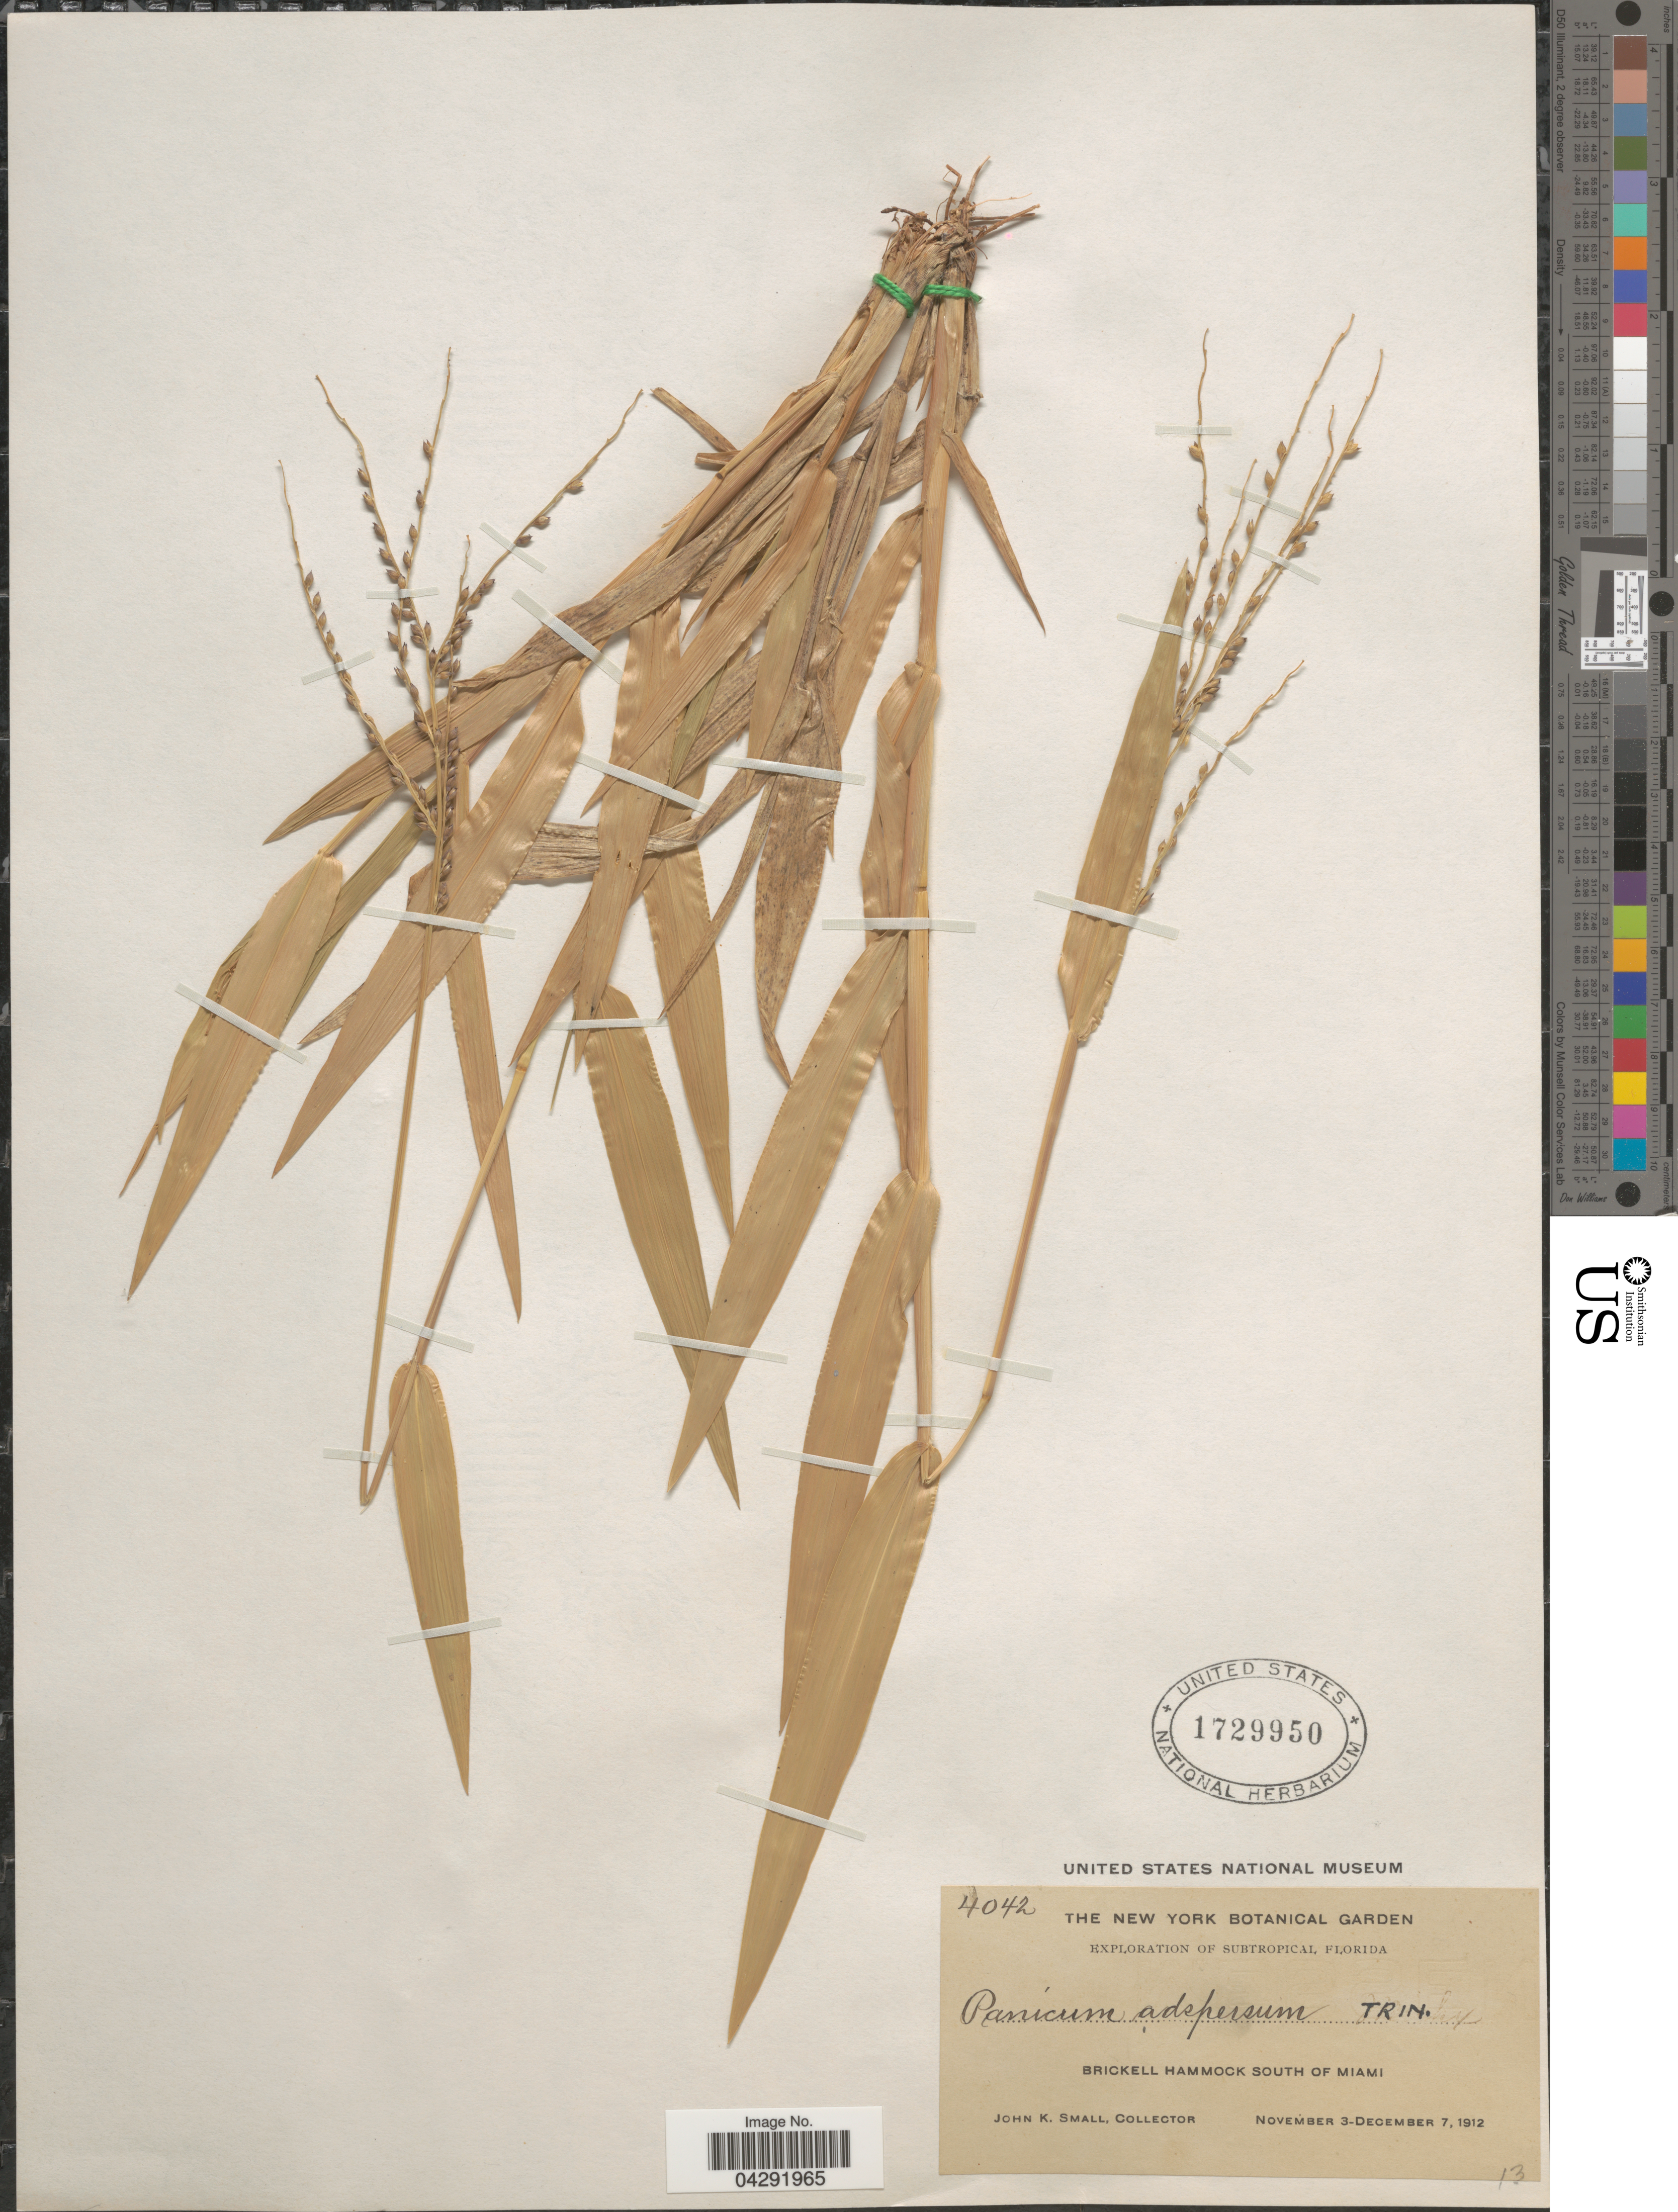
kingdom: Plantae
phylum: Tracheophyta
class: Liliopsida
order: Poales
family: Poaceae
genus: Urochloa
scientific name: Urochloa adspersa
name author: (Trin.) R.D. Webster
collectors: J. K. Small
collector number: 4042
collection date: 1912-11-03/1912-12-07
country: United States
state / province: Florida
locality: Exploration of Subtropical Florida. Brickell Hammock South of Miami.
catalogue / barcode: US 1729950